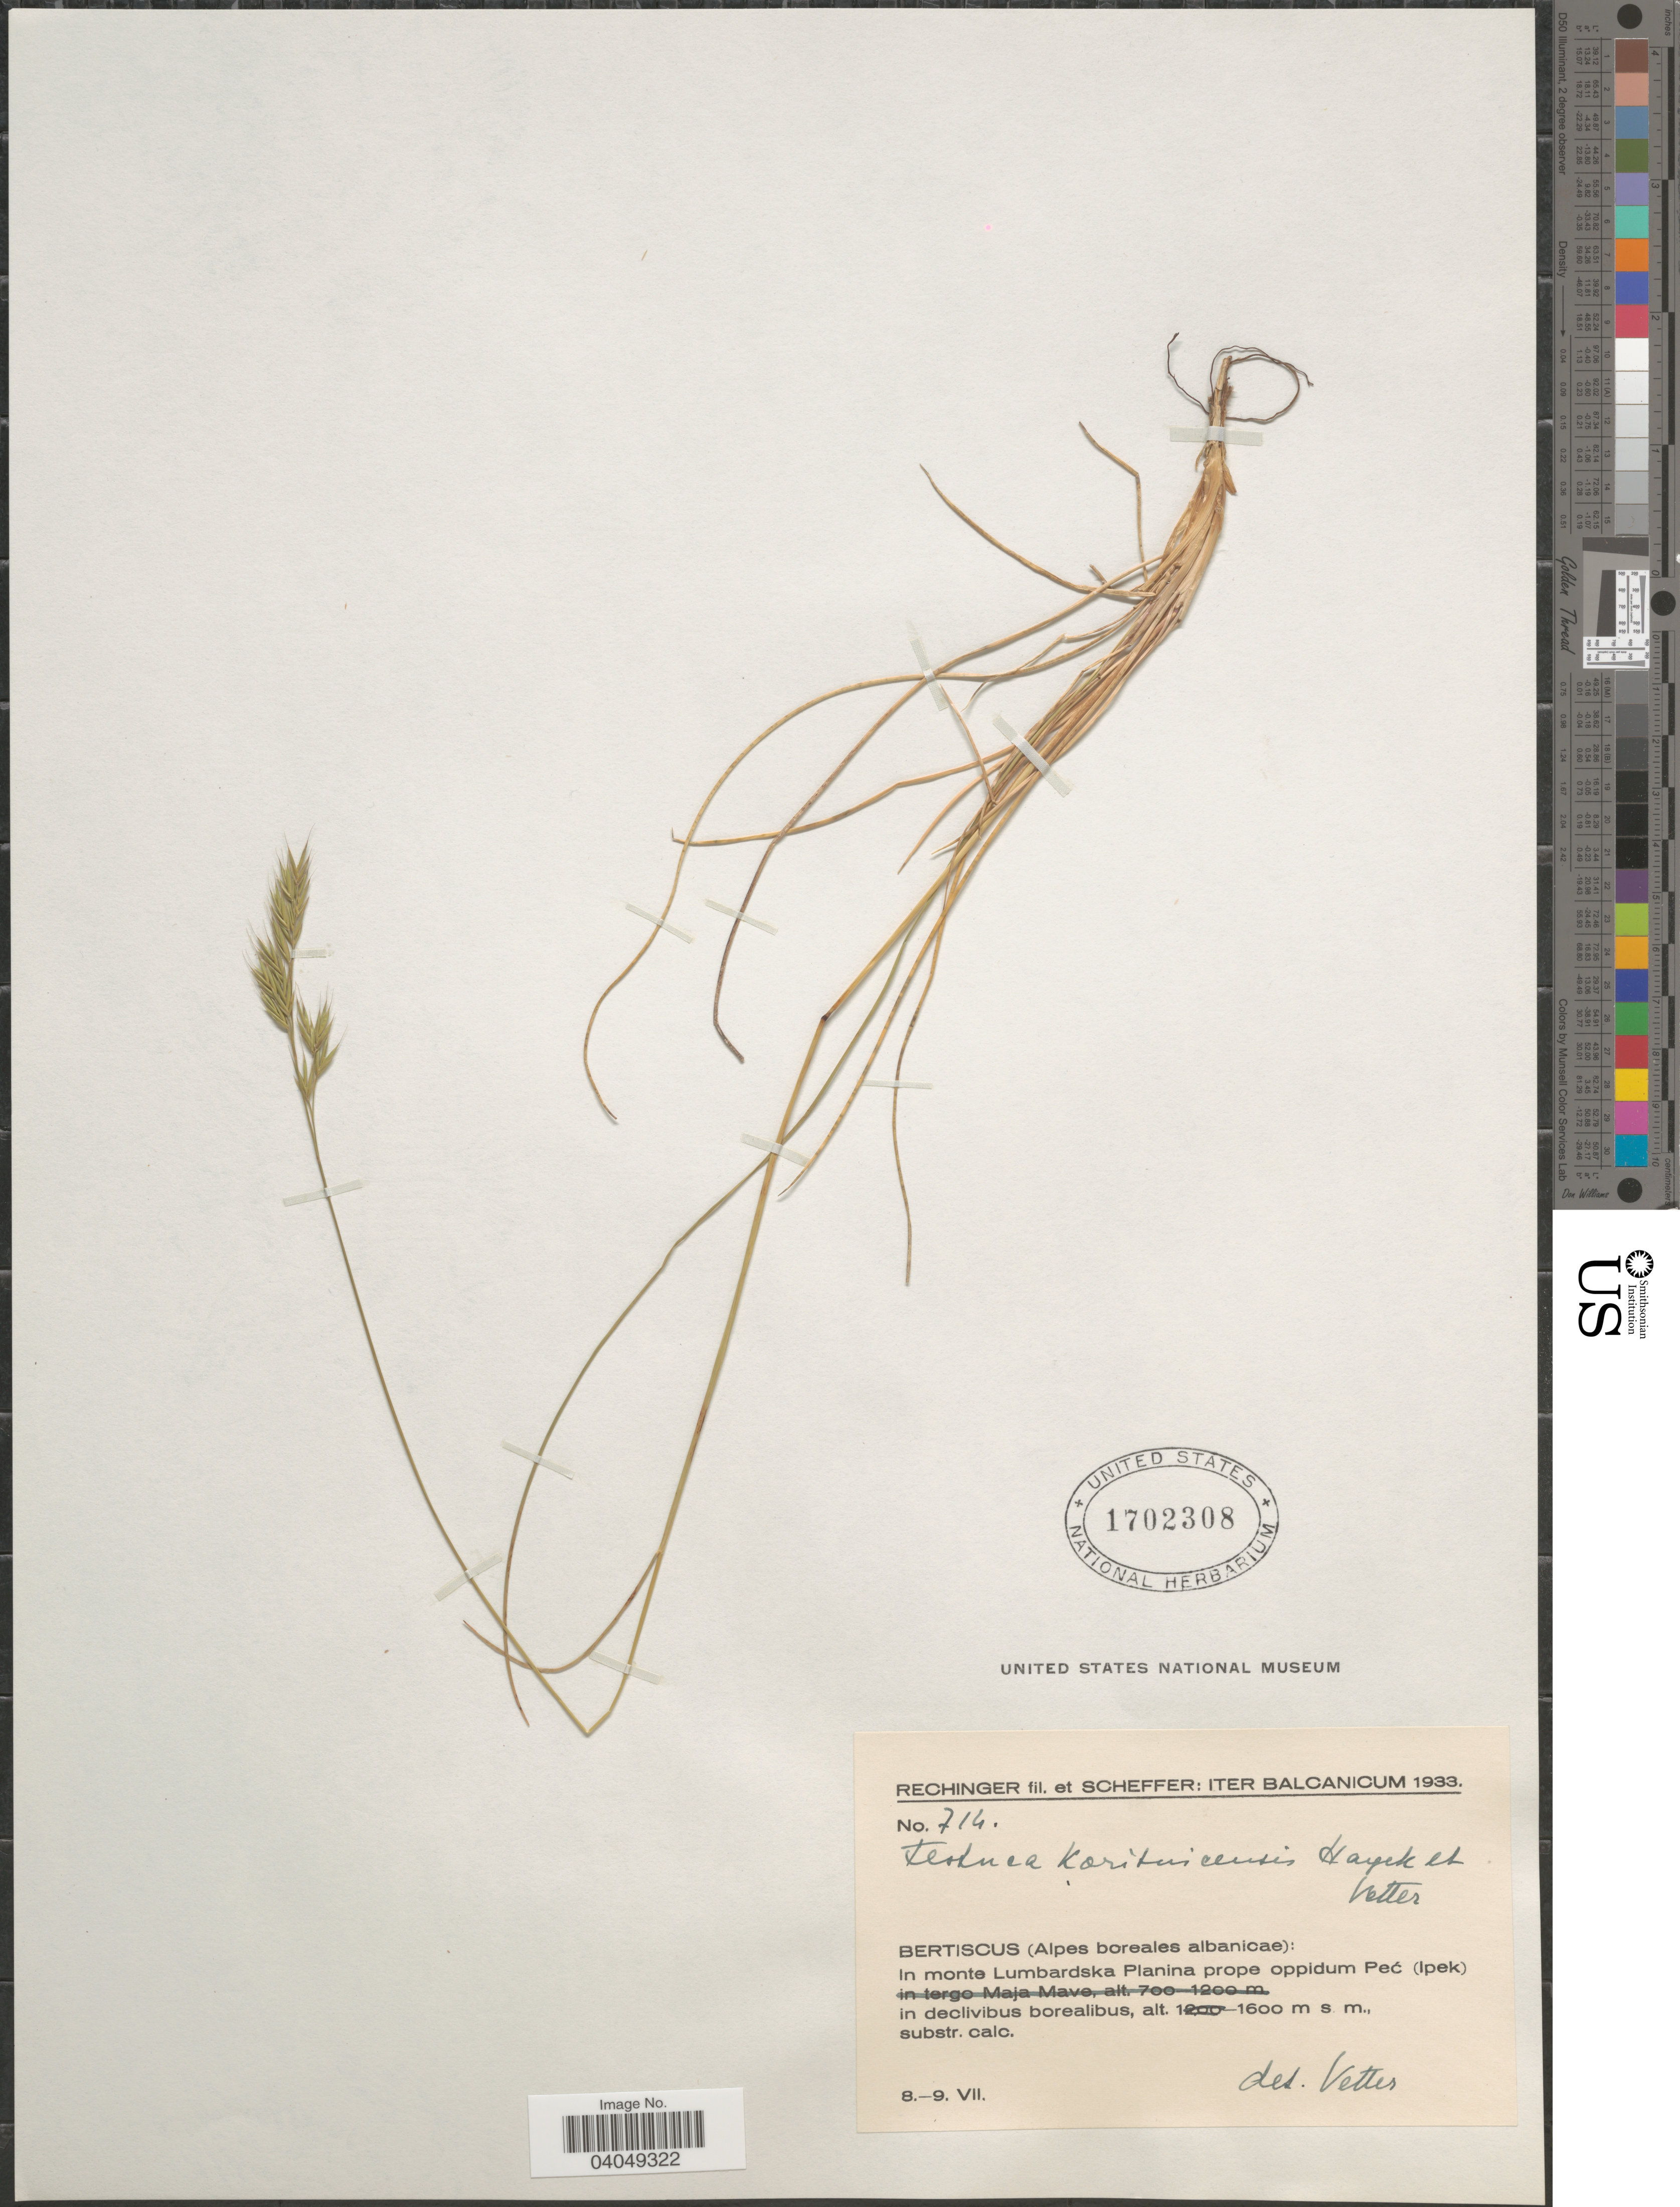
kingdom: Plantae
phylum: Tracheophyta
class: Liliopsida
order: Poales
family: Poaceae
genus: Festuca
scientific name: Festuca koritnicensis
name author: Hayek & Vetter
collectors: -- Rechinger & Scheffer, --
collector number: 714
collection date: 1933-07-08/1933-07-09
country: Albania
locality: Iter Balcanicum. Bertiscus (Alpes boreales albanicae): In monte Lumbardska Planina prope oppidum Peć (Ipek).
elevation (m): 1600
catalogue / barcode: US 1702308